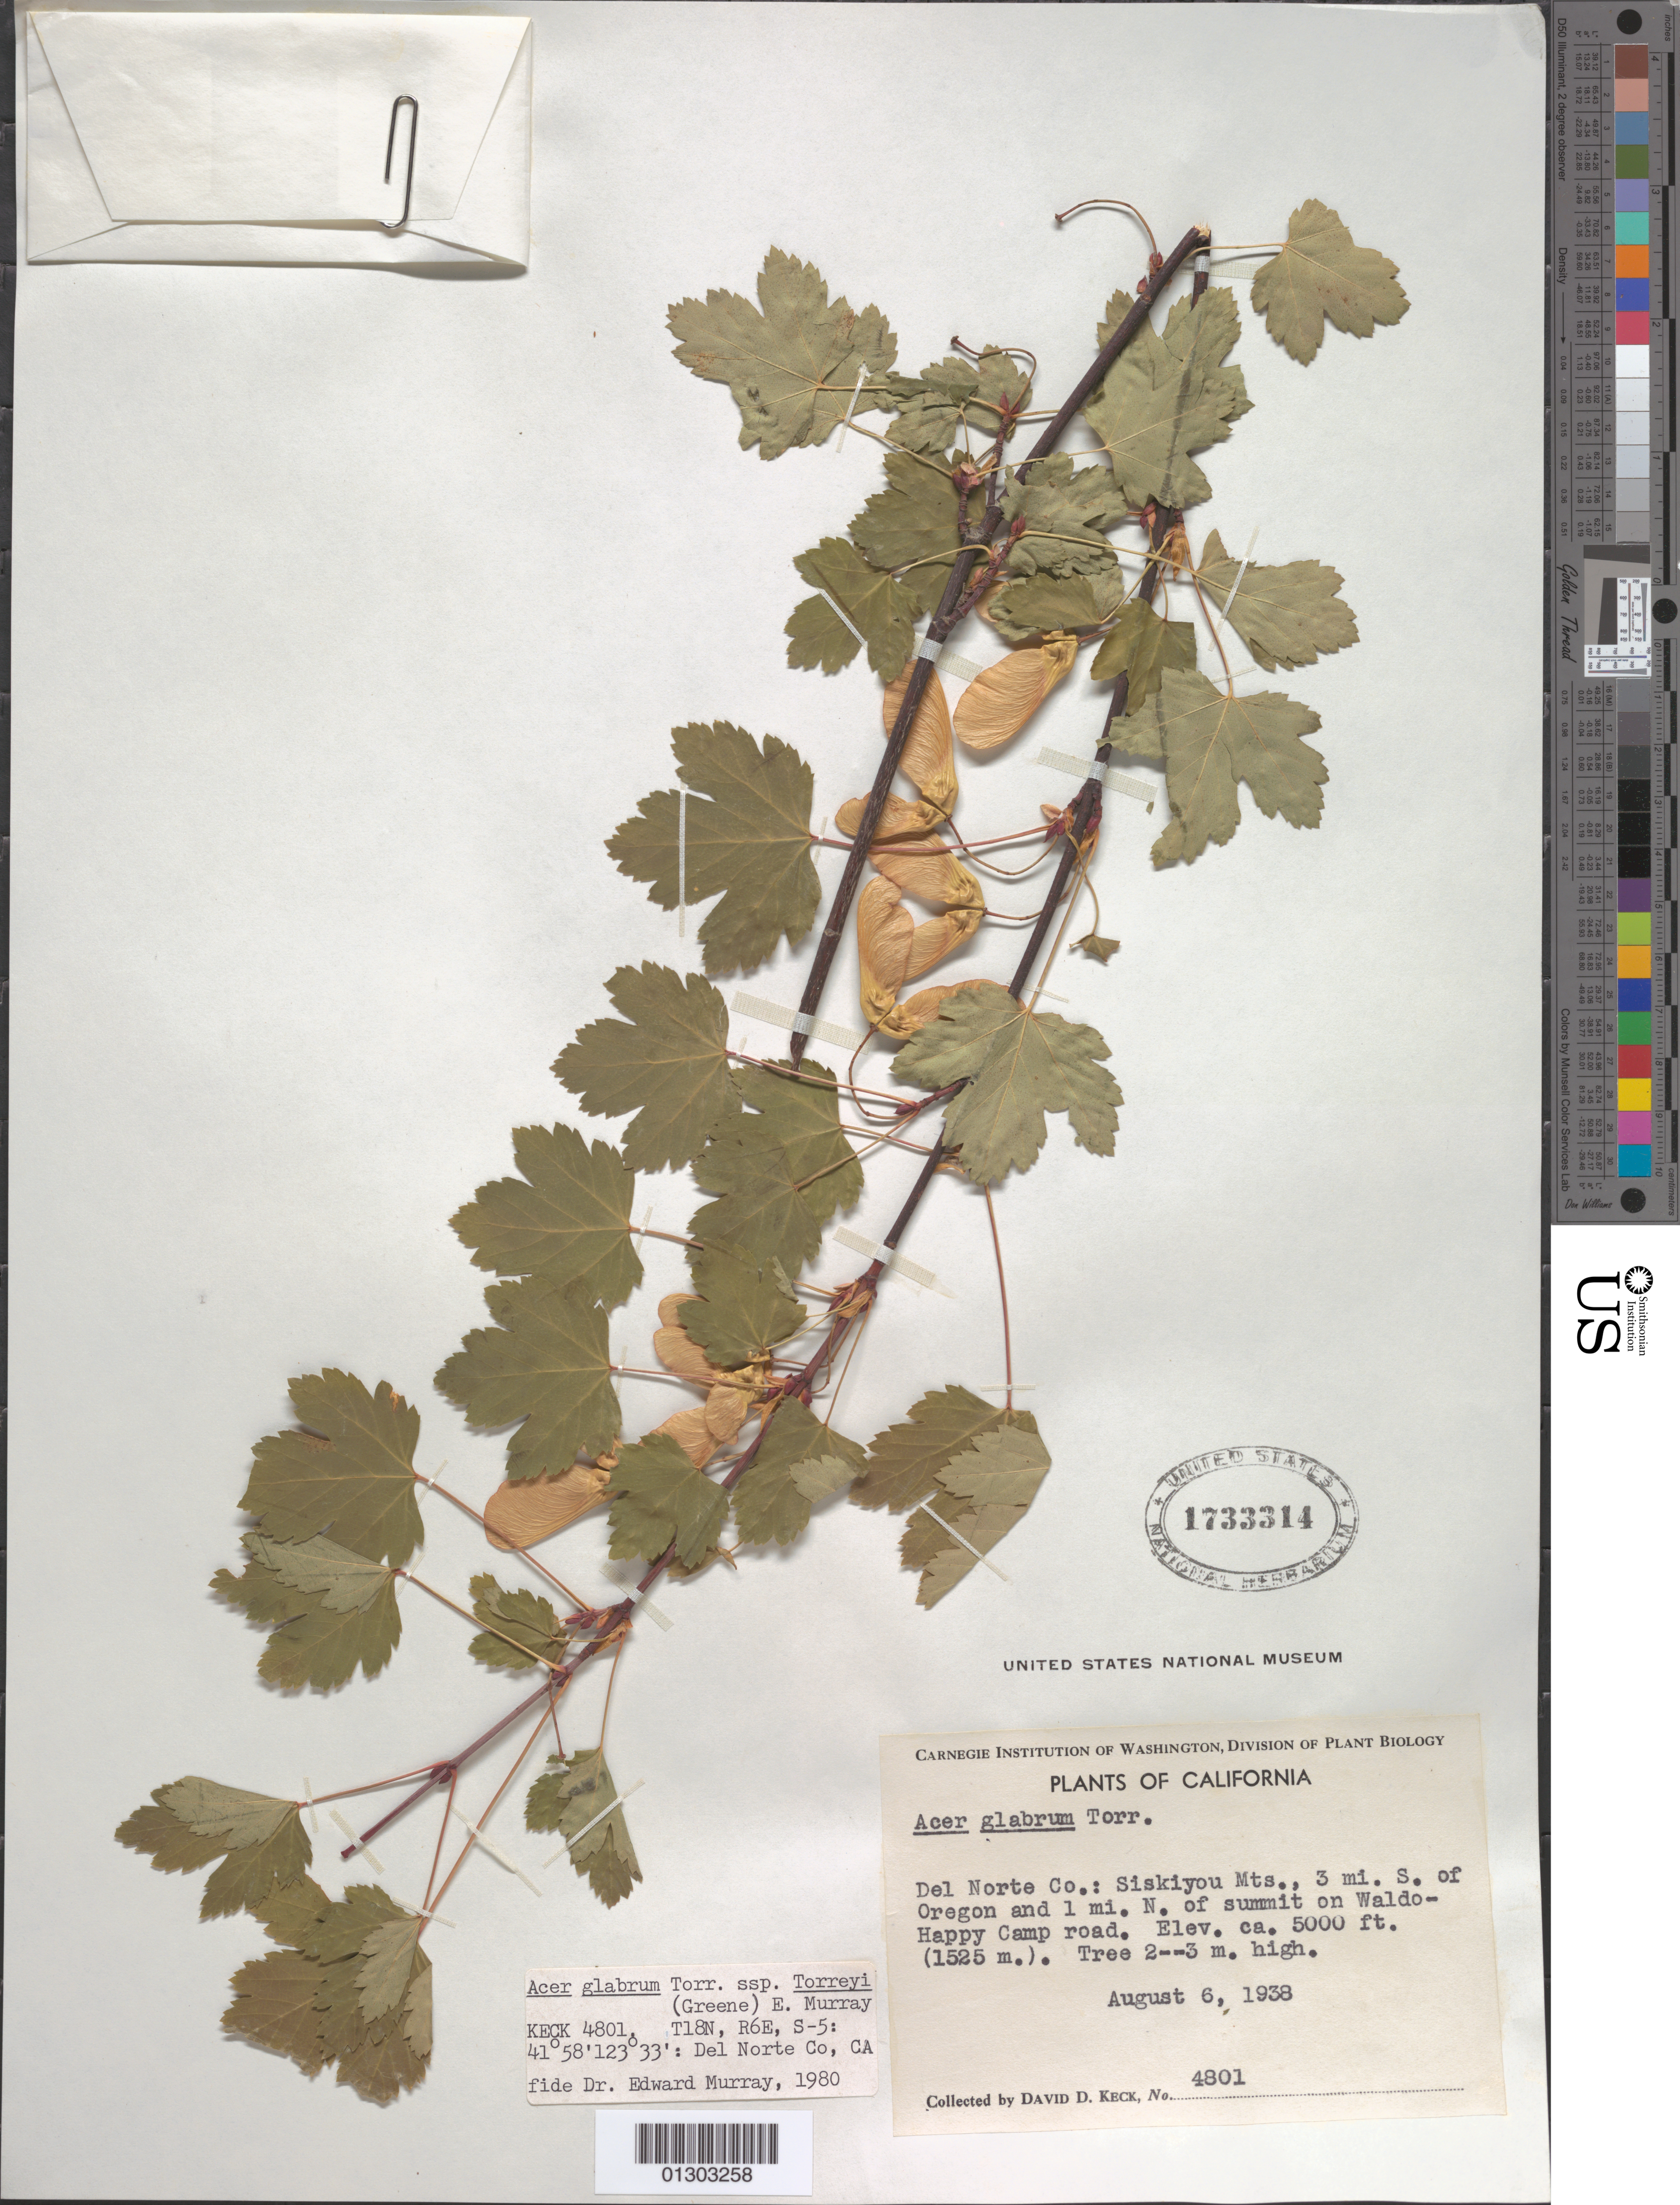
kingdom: Plantae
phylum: Tracheophyta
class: Magnoliopsida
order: Sapindales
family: Sapindaceae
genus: Acer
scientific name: Acer glabrum subsp. torreyi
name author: (Greene) A.E. Murray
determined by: Murray, Edward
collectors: D. D. Keck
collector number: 4801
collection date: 1938-08-06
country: United States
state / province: California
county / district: Del Norte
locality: Del Norte County, Siskiyou Mts., 3 miles S of Oregon and 1 mile N of summit on Waldo-Happy Camp road.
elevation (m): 1524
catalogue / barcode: US 1733314